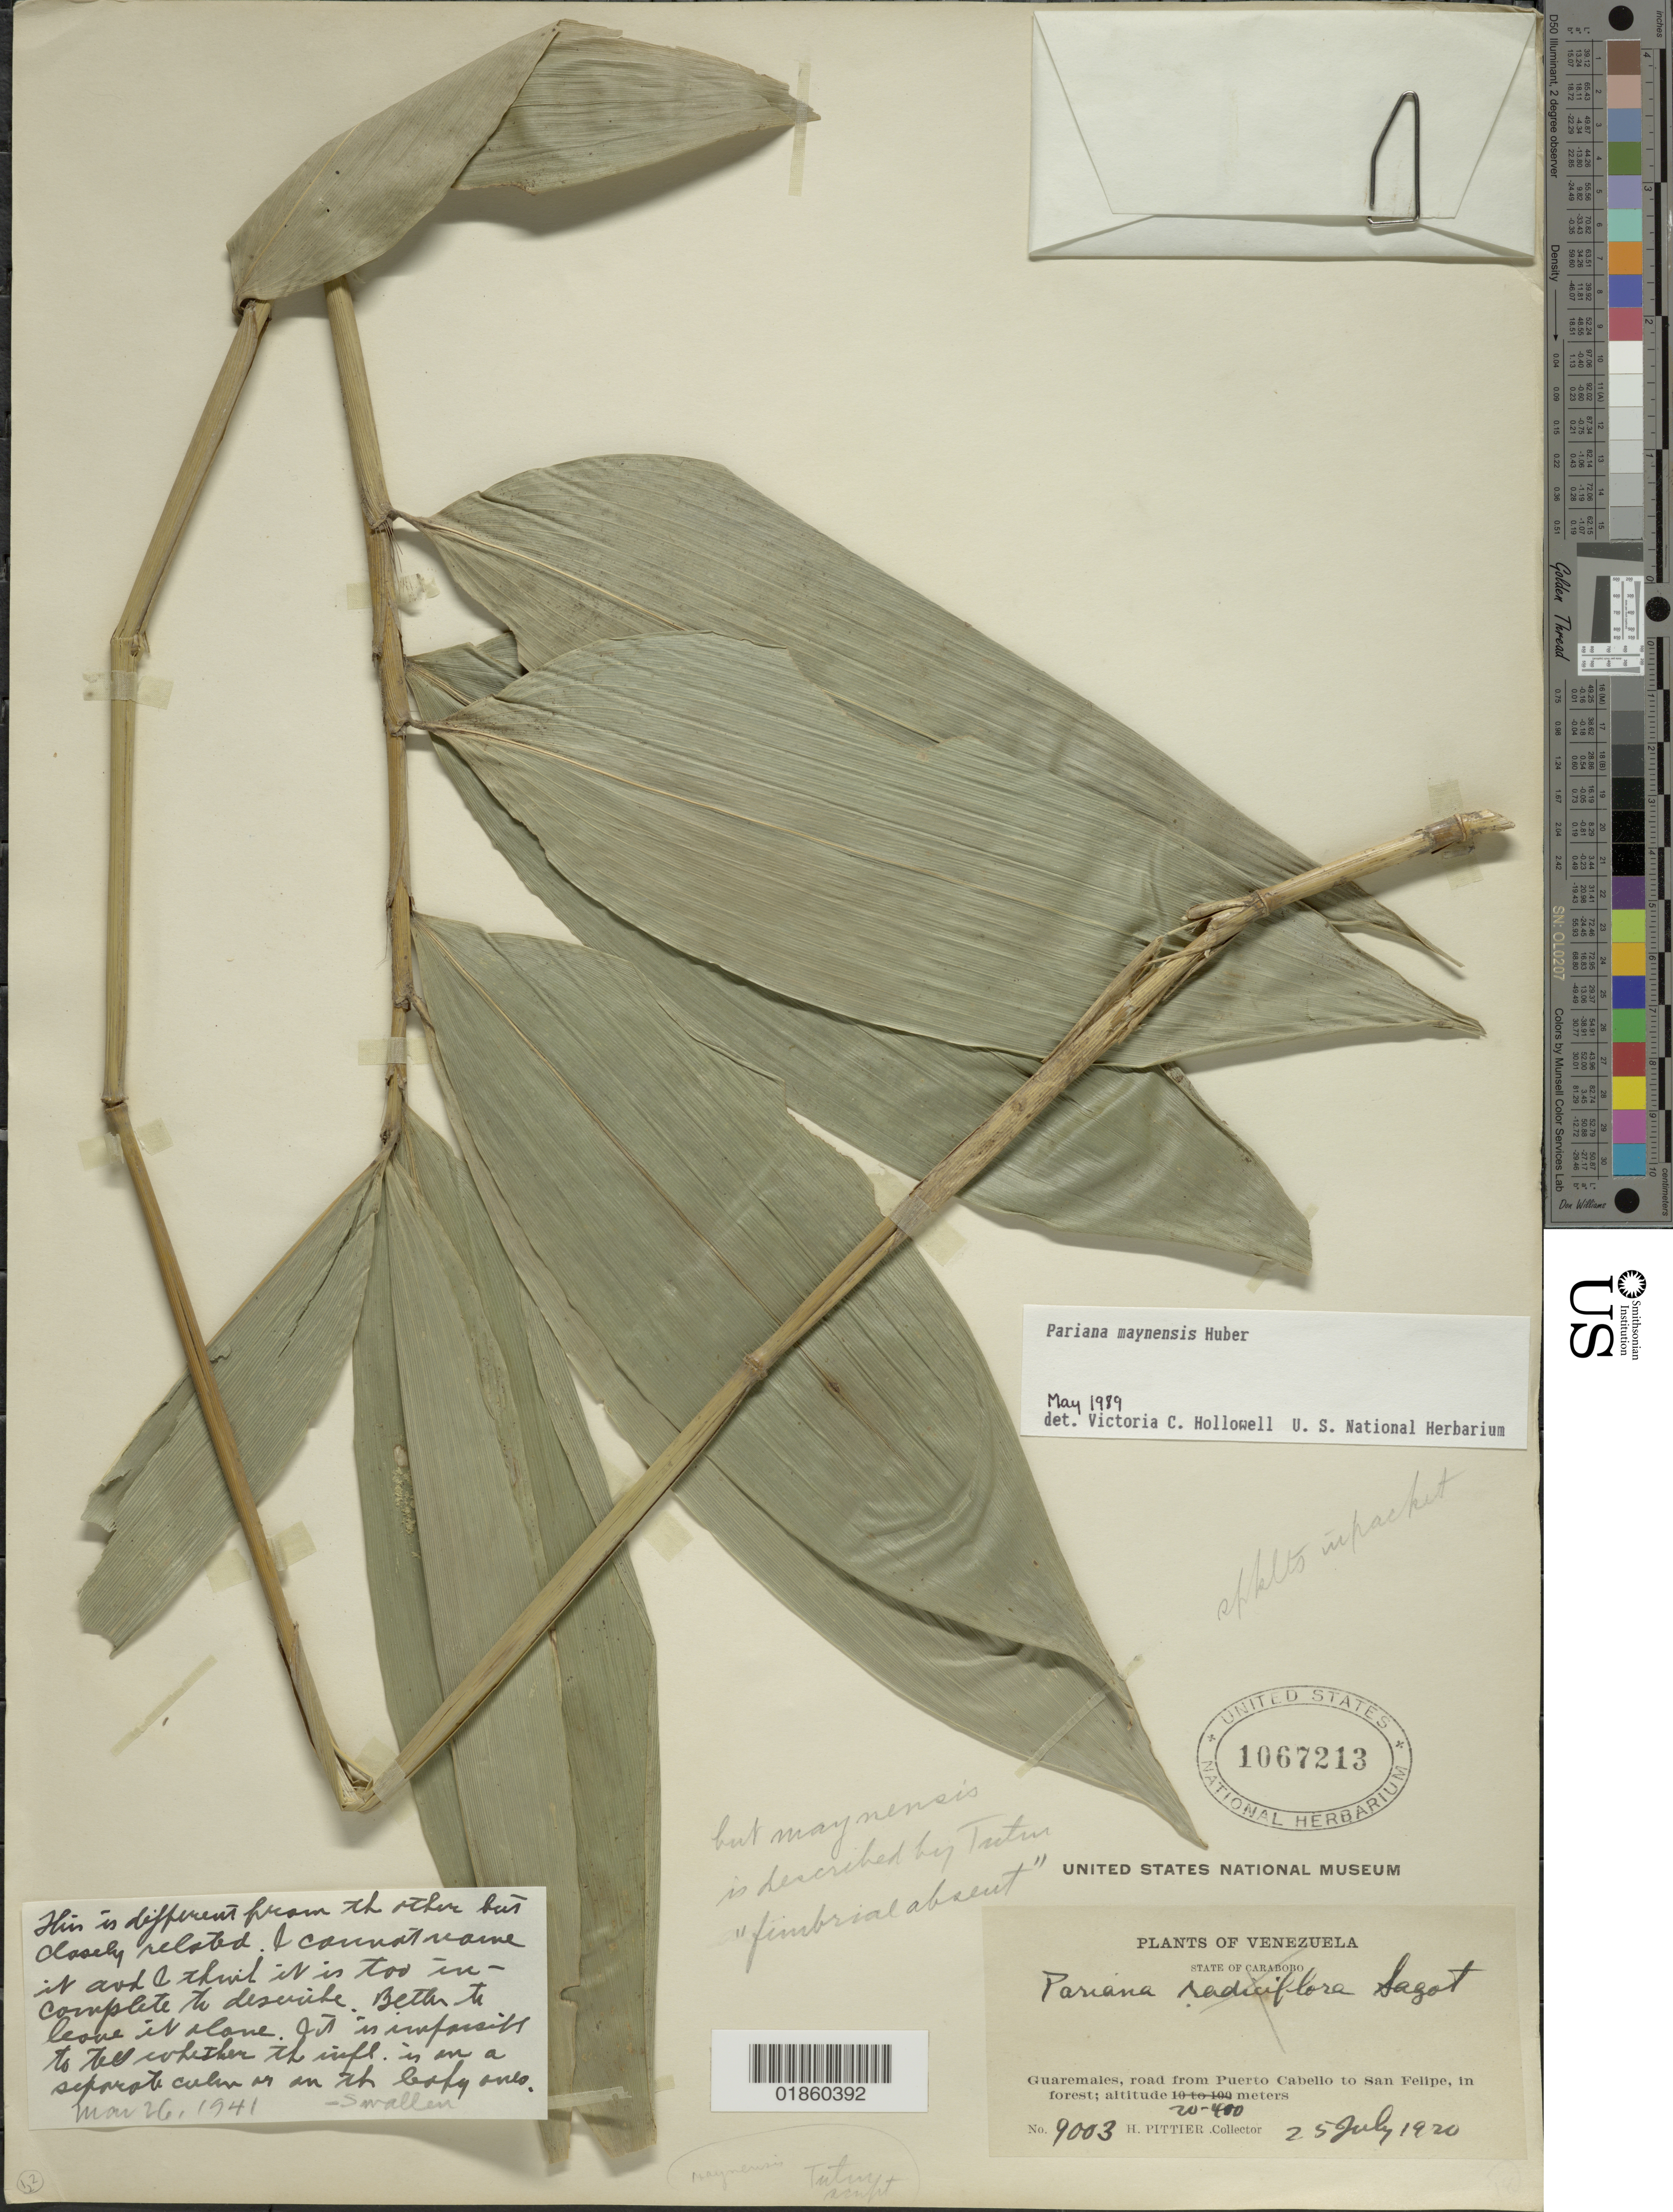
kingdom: Plantae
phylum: Tracheophyta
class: Liliopsida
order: Poales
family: Poaceae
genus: Pariana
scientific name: Pariana maynensis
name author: Huber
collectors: H. F. Pittier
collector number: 9003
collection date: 1920-07-25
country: Venezuela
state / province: Carabobo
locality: Guaremales, road from Puerto Cabello to San Felipe.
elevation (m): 20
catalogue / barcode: US 1067213